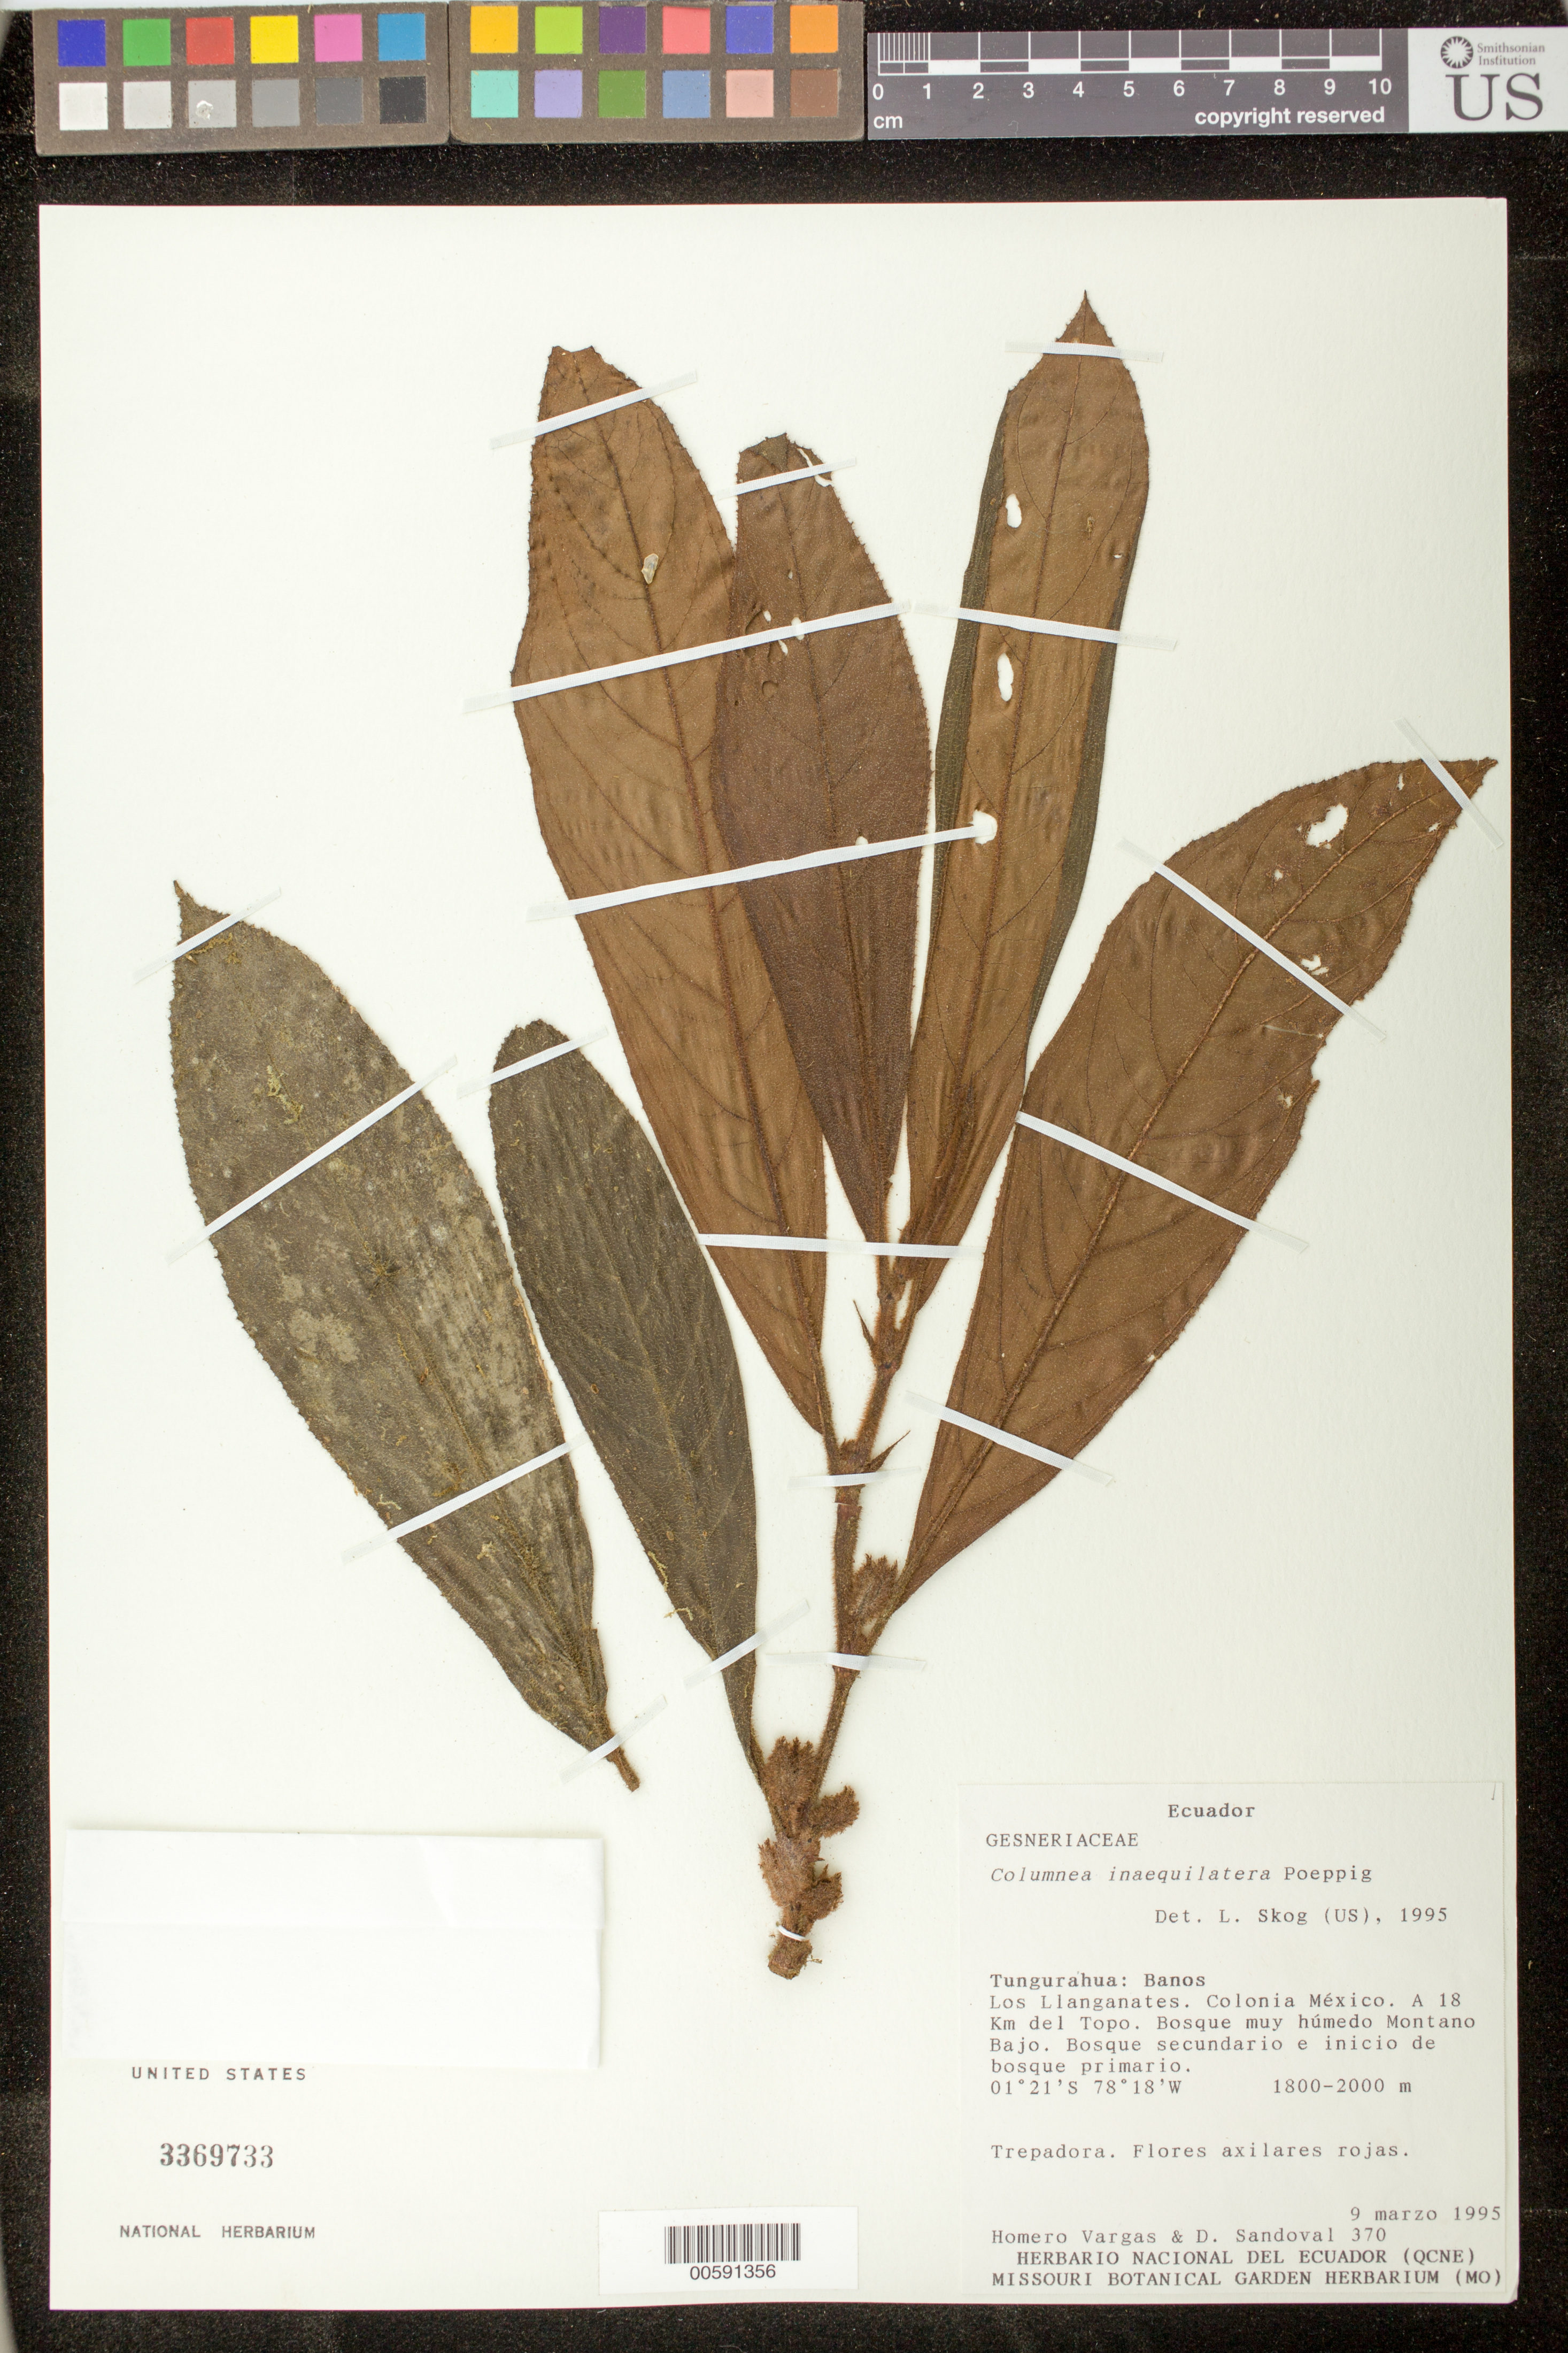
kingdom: Plantae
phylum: Tracheophyta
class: Magnoliopsida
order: Lamiales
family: Gesneriaceae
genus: Columnea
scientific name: Columnea inaequilatera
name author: Poepp.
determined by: Skog, Laurence E.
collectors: H. Vargas & D. Sandoval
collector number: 370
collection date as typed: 09 Mar 1995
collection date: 1995-03-09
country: Ecuador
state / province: Tungurahua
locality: Banos: Los Llanganates, Colonia México, a 18 km del Topo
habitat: Bosque muy húmedo montano bajo; bosque secundario e inicio de bosque primario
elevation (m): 1800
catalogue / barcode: US 3369733